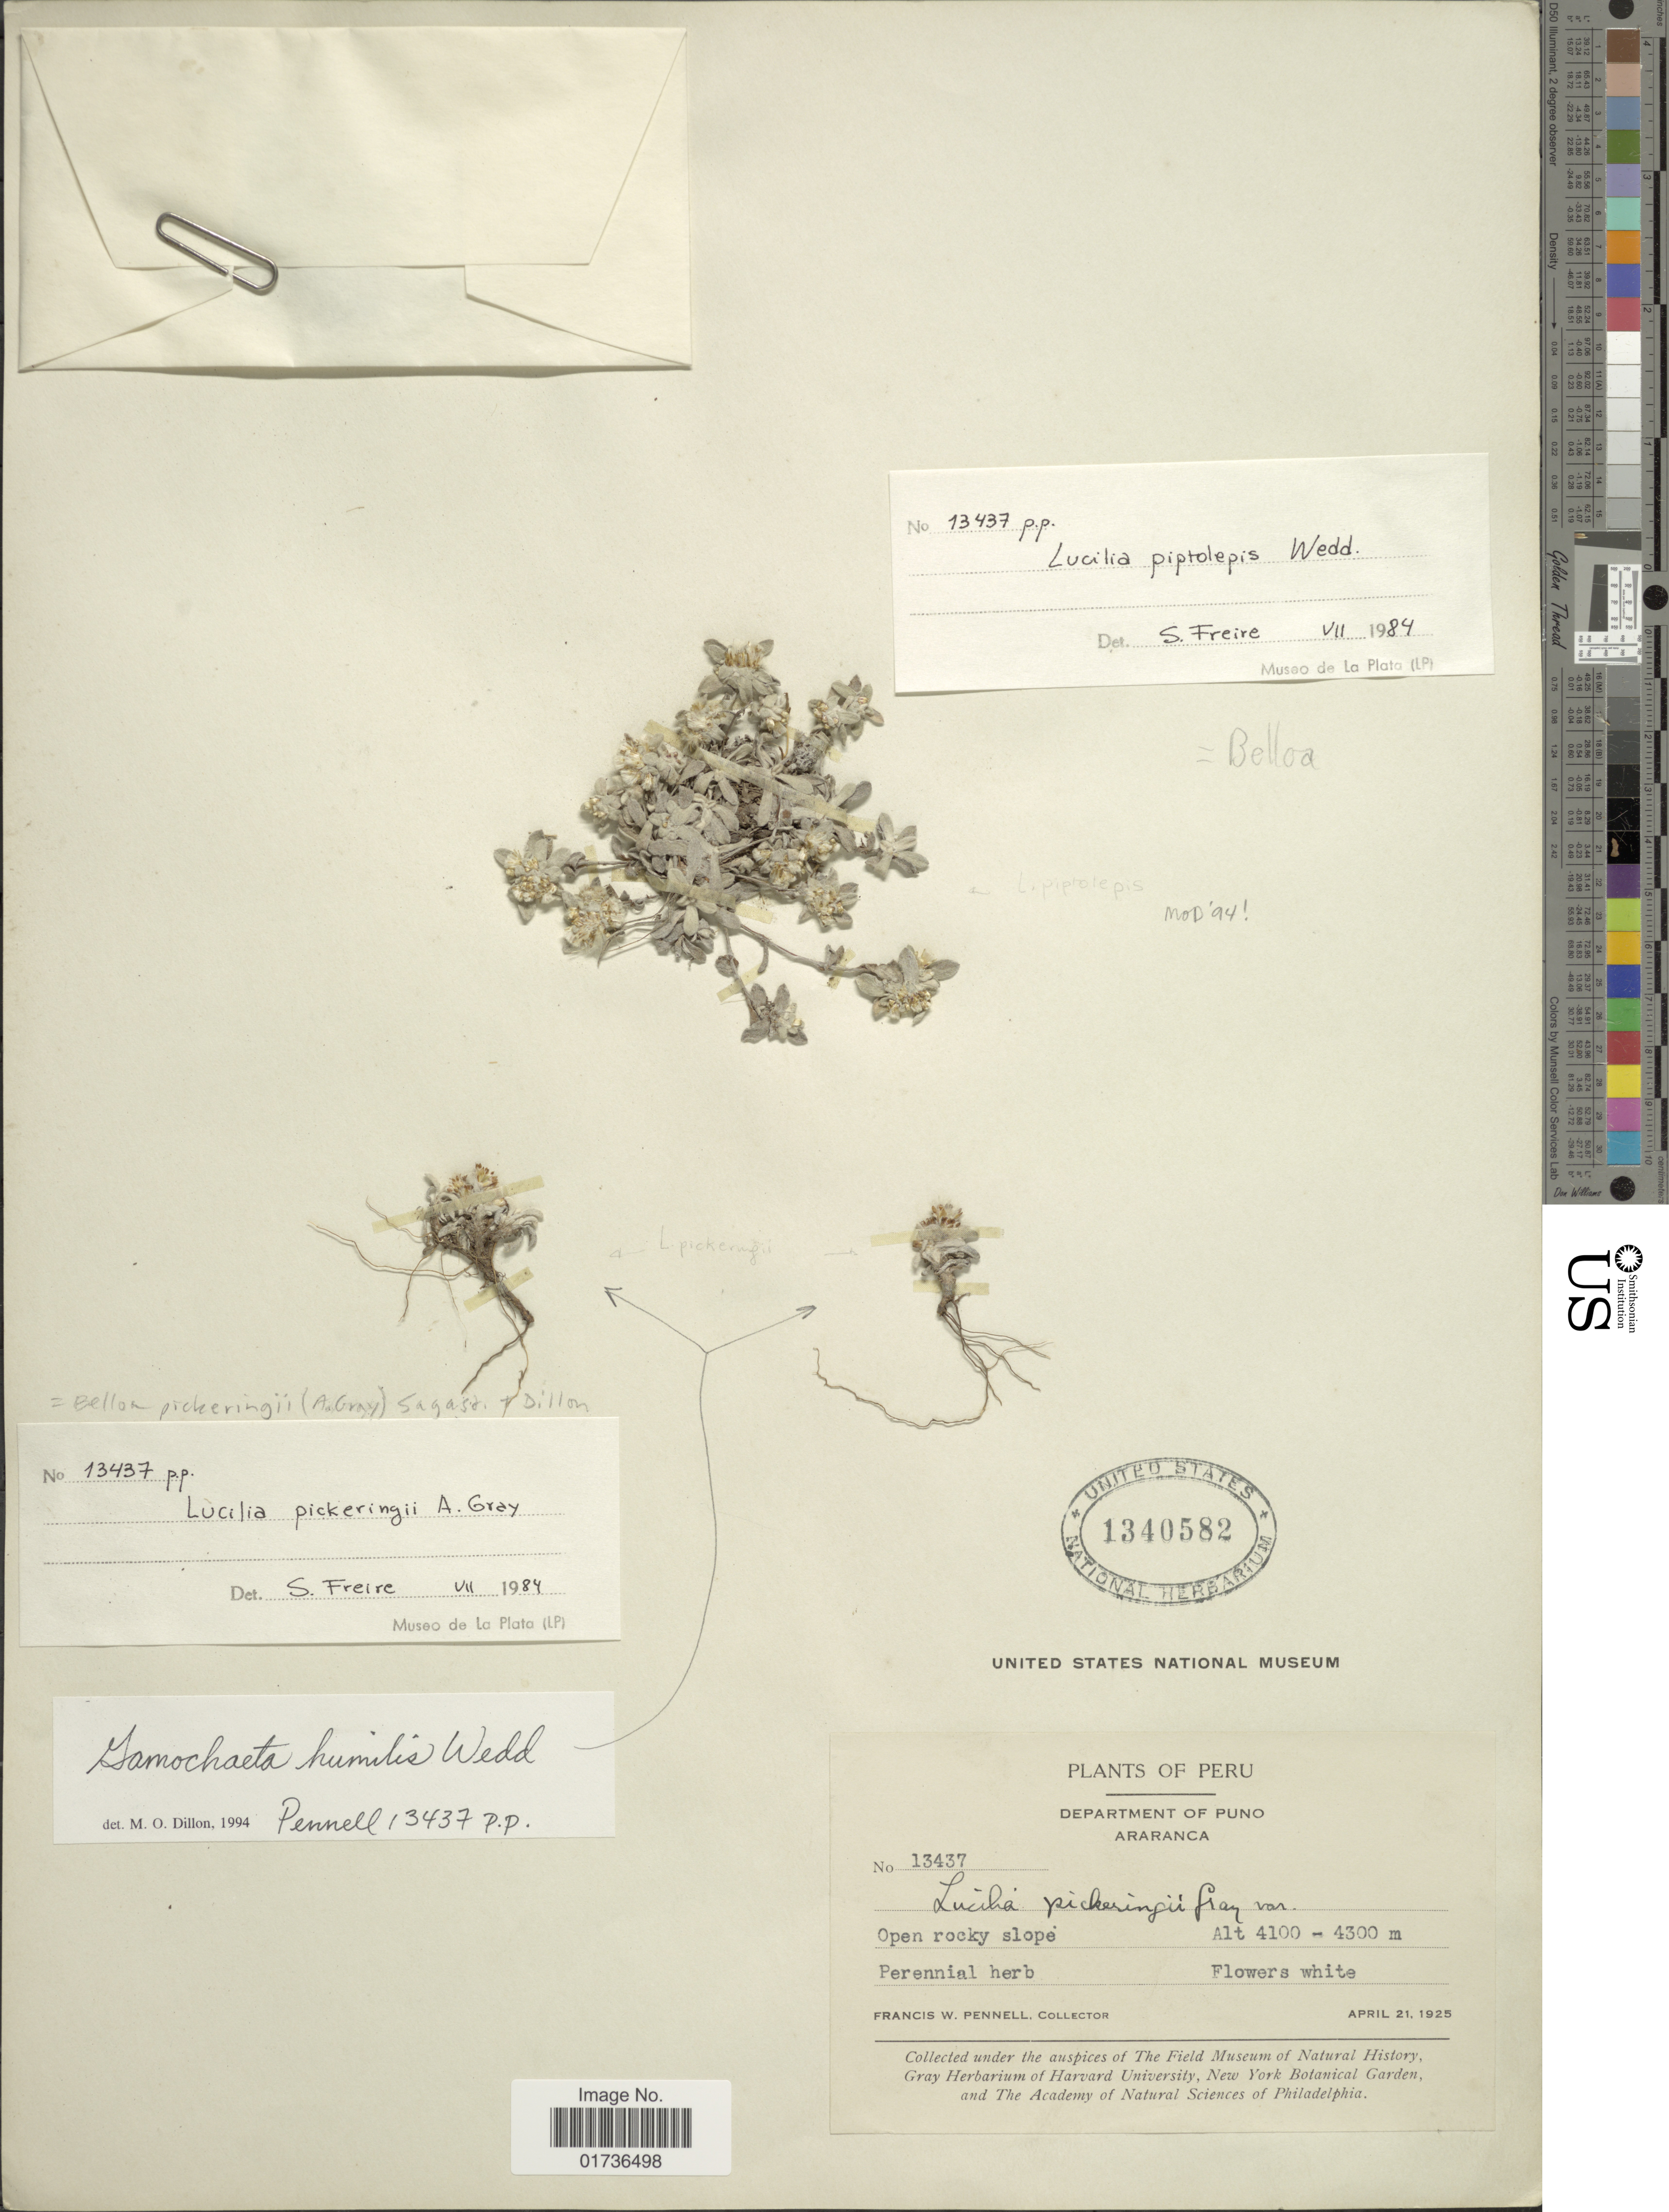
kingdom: Plantae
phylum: Tracheophyta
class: Magnoliopsida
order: Asterales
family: Asteraceae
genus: Mniodes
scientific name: Mniodes piptolepis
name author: (Wedd.) S.E. Freire et al.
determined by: Dillon, M. O.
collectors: F. W. Pennell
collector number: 13437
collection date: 1925-04-21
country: Peru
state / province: Puno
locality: Department of Puno, Araranca, Open rocky slope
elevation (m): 4100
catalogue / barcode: US 1340582